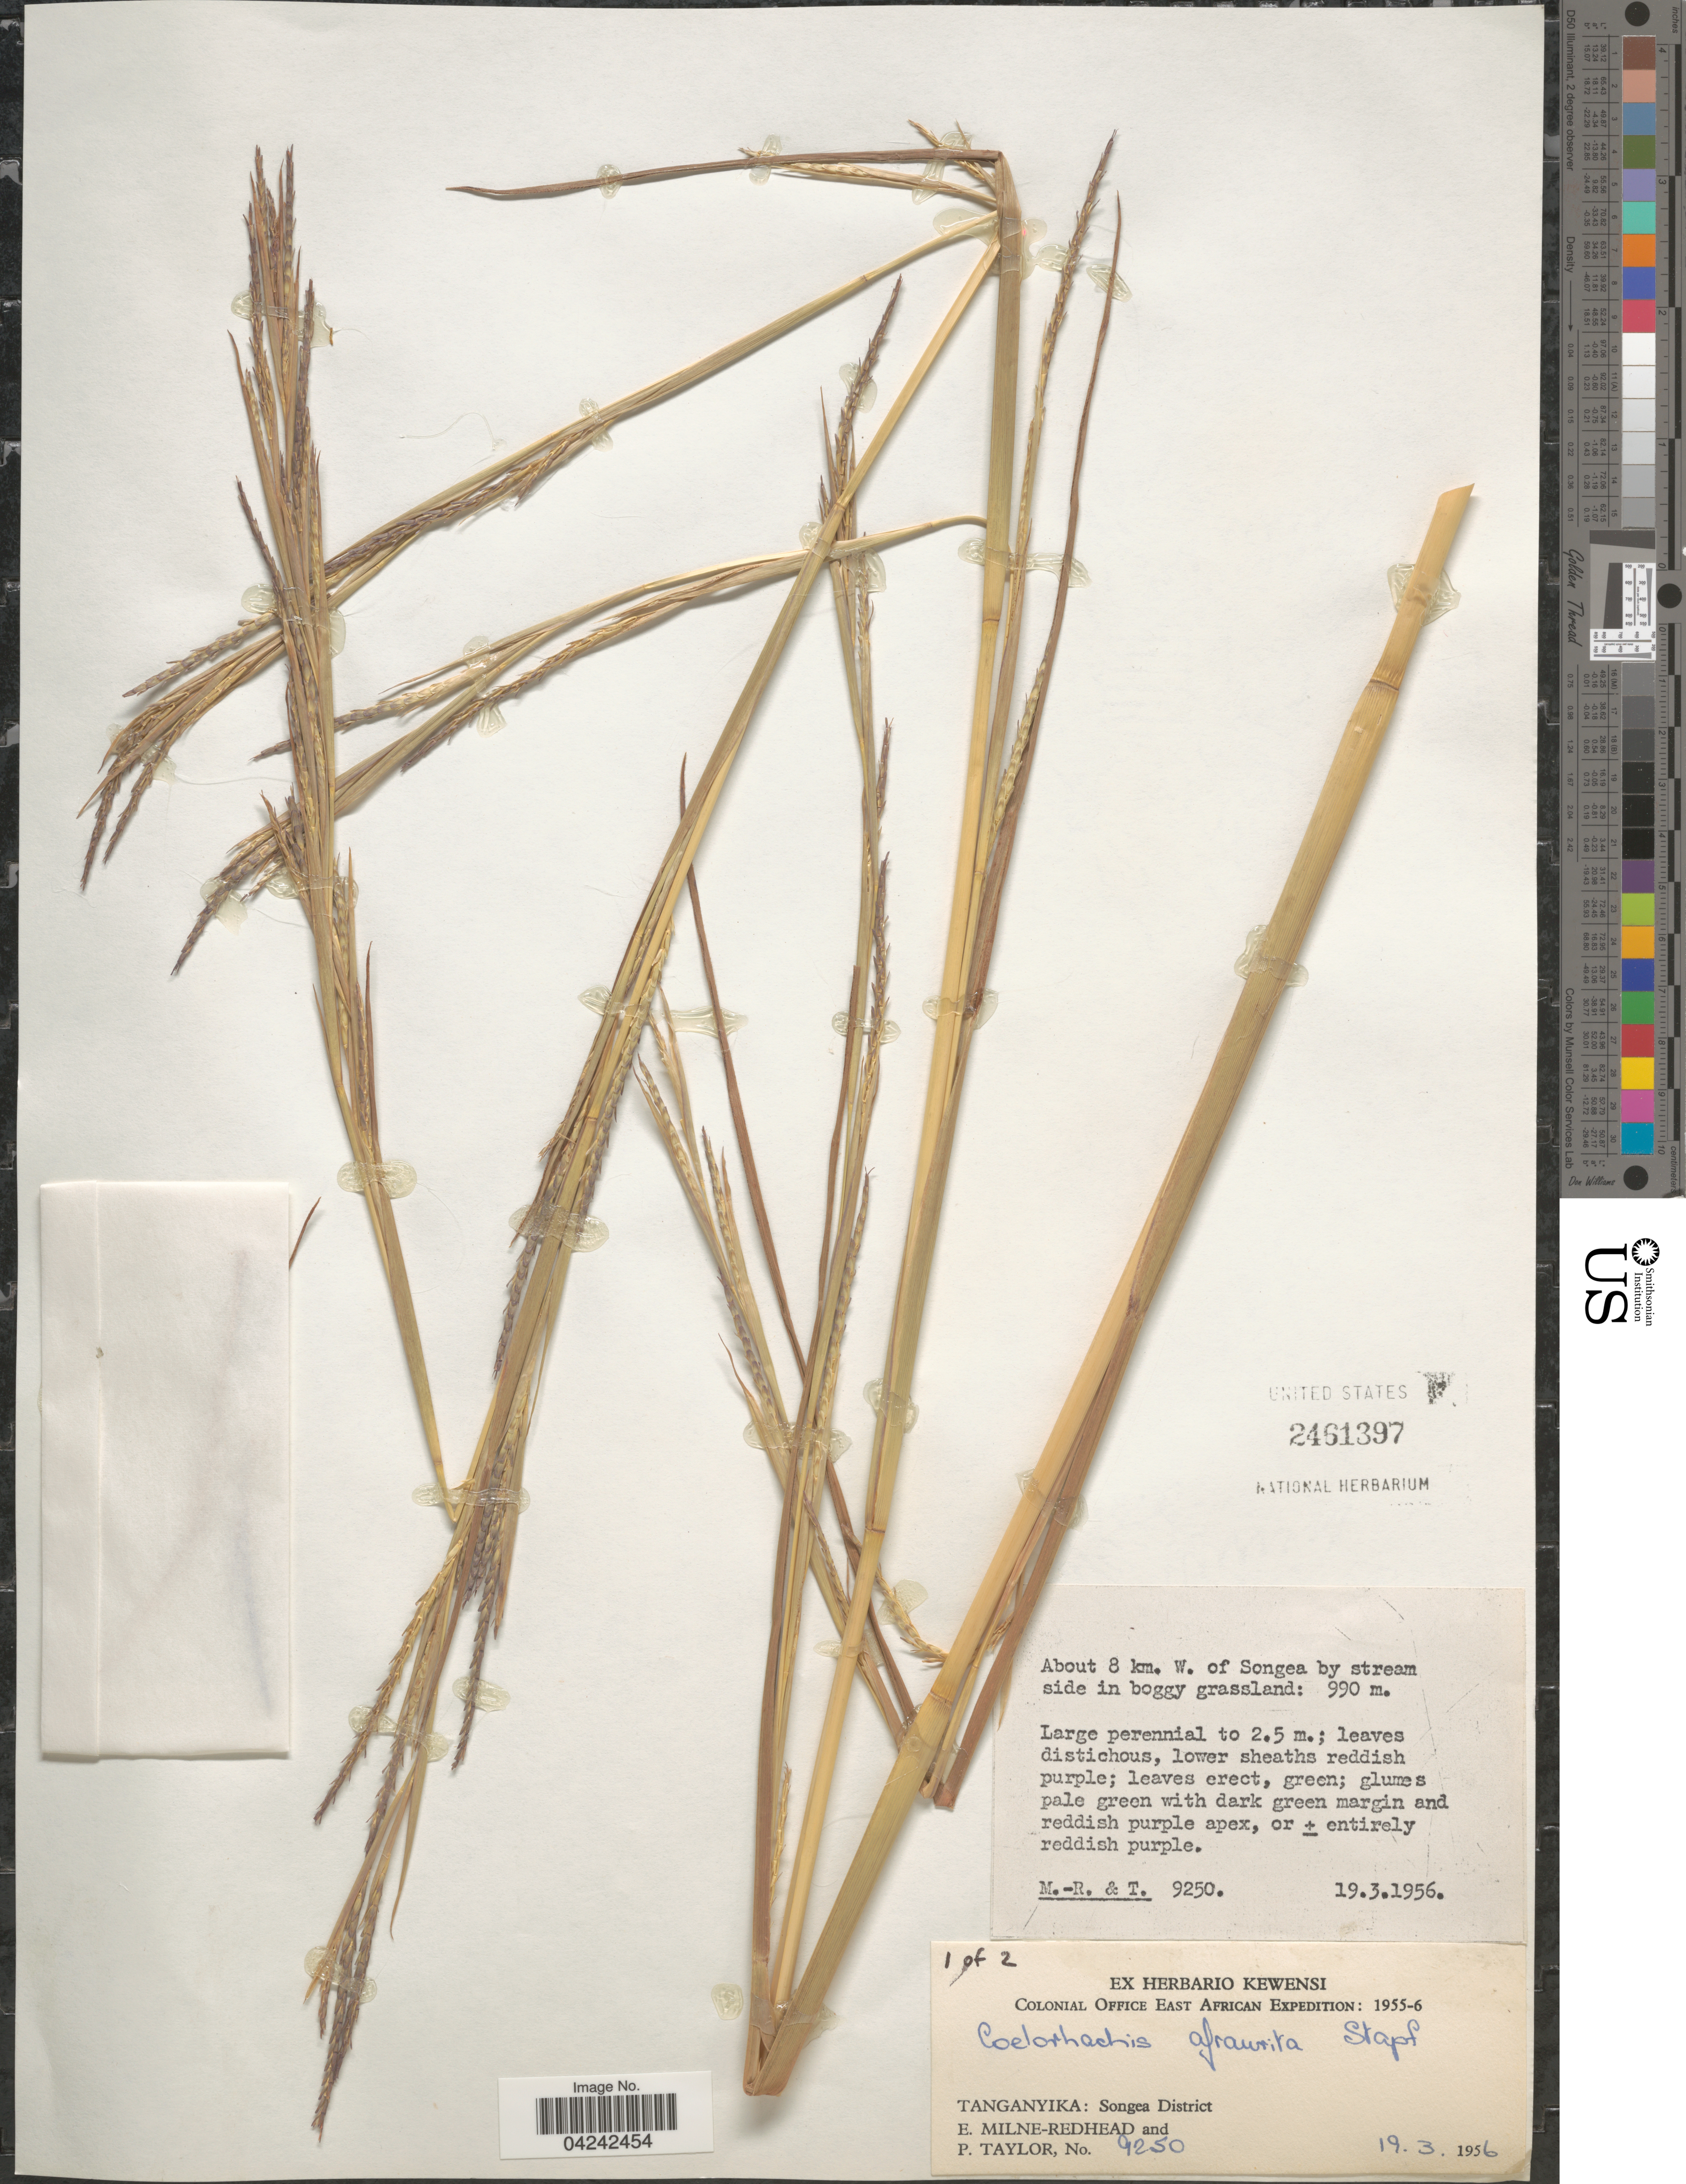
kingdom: Plantae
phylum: Tracheophyta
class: Liliopsida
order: Poales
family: Poaceae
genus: Rottboellia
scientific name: Rottboellia afraurita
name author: Stapf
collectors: E. W. Milne-Redhead & P. Taylor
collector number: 9250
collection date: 1956-03-19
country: Tanzania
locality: Colonial Office East African Expedition: 1955-6. Tanganyika: Songea District. About 8 km. W. of Songea by stream side in boggy grassland.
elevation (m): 990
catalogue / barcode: US 2461397